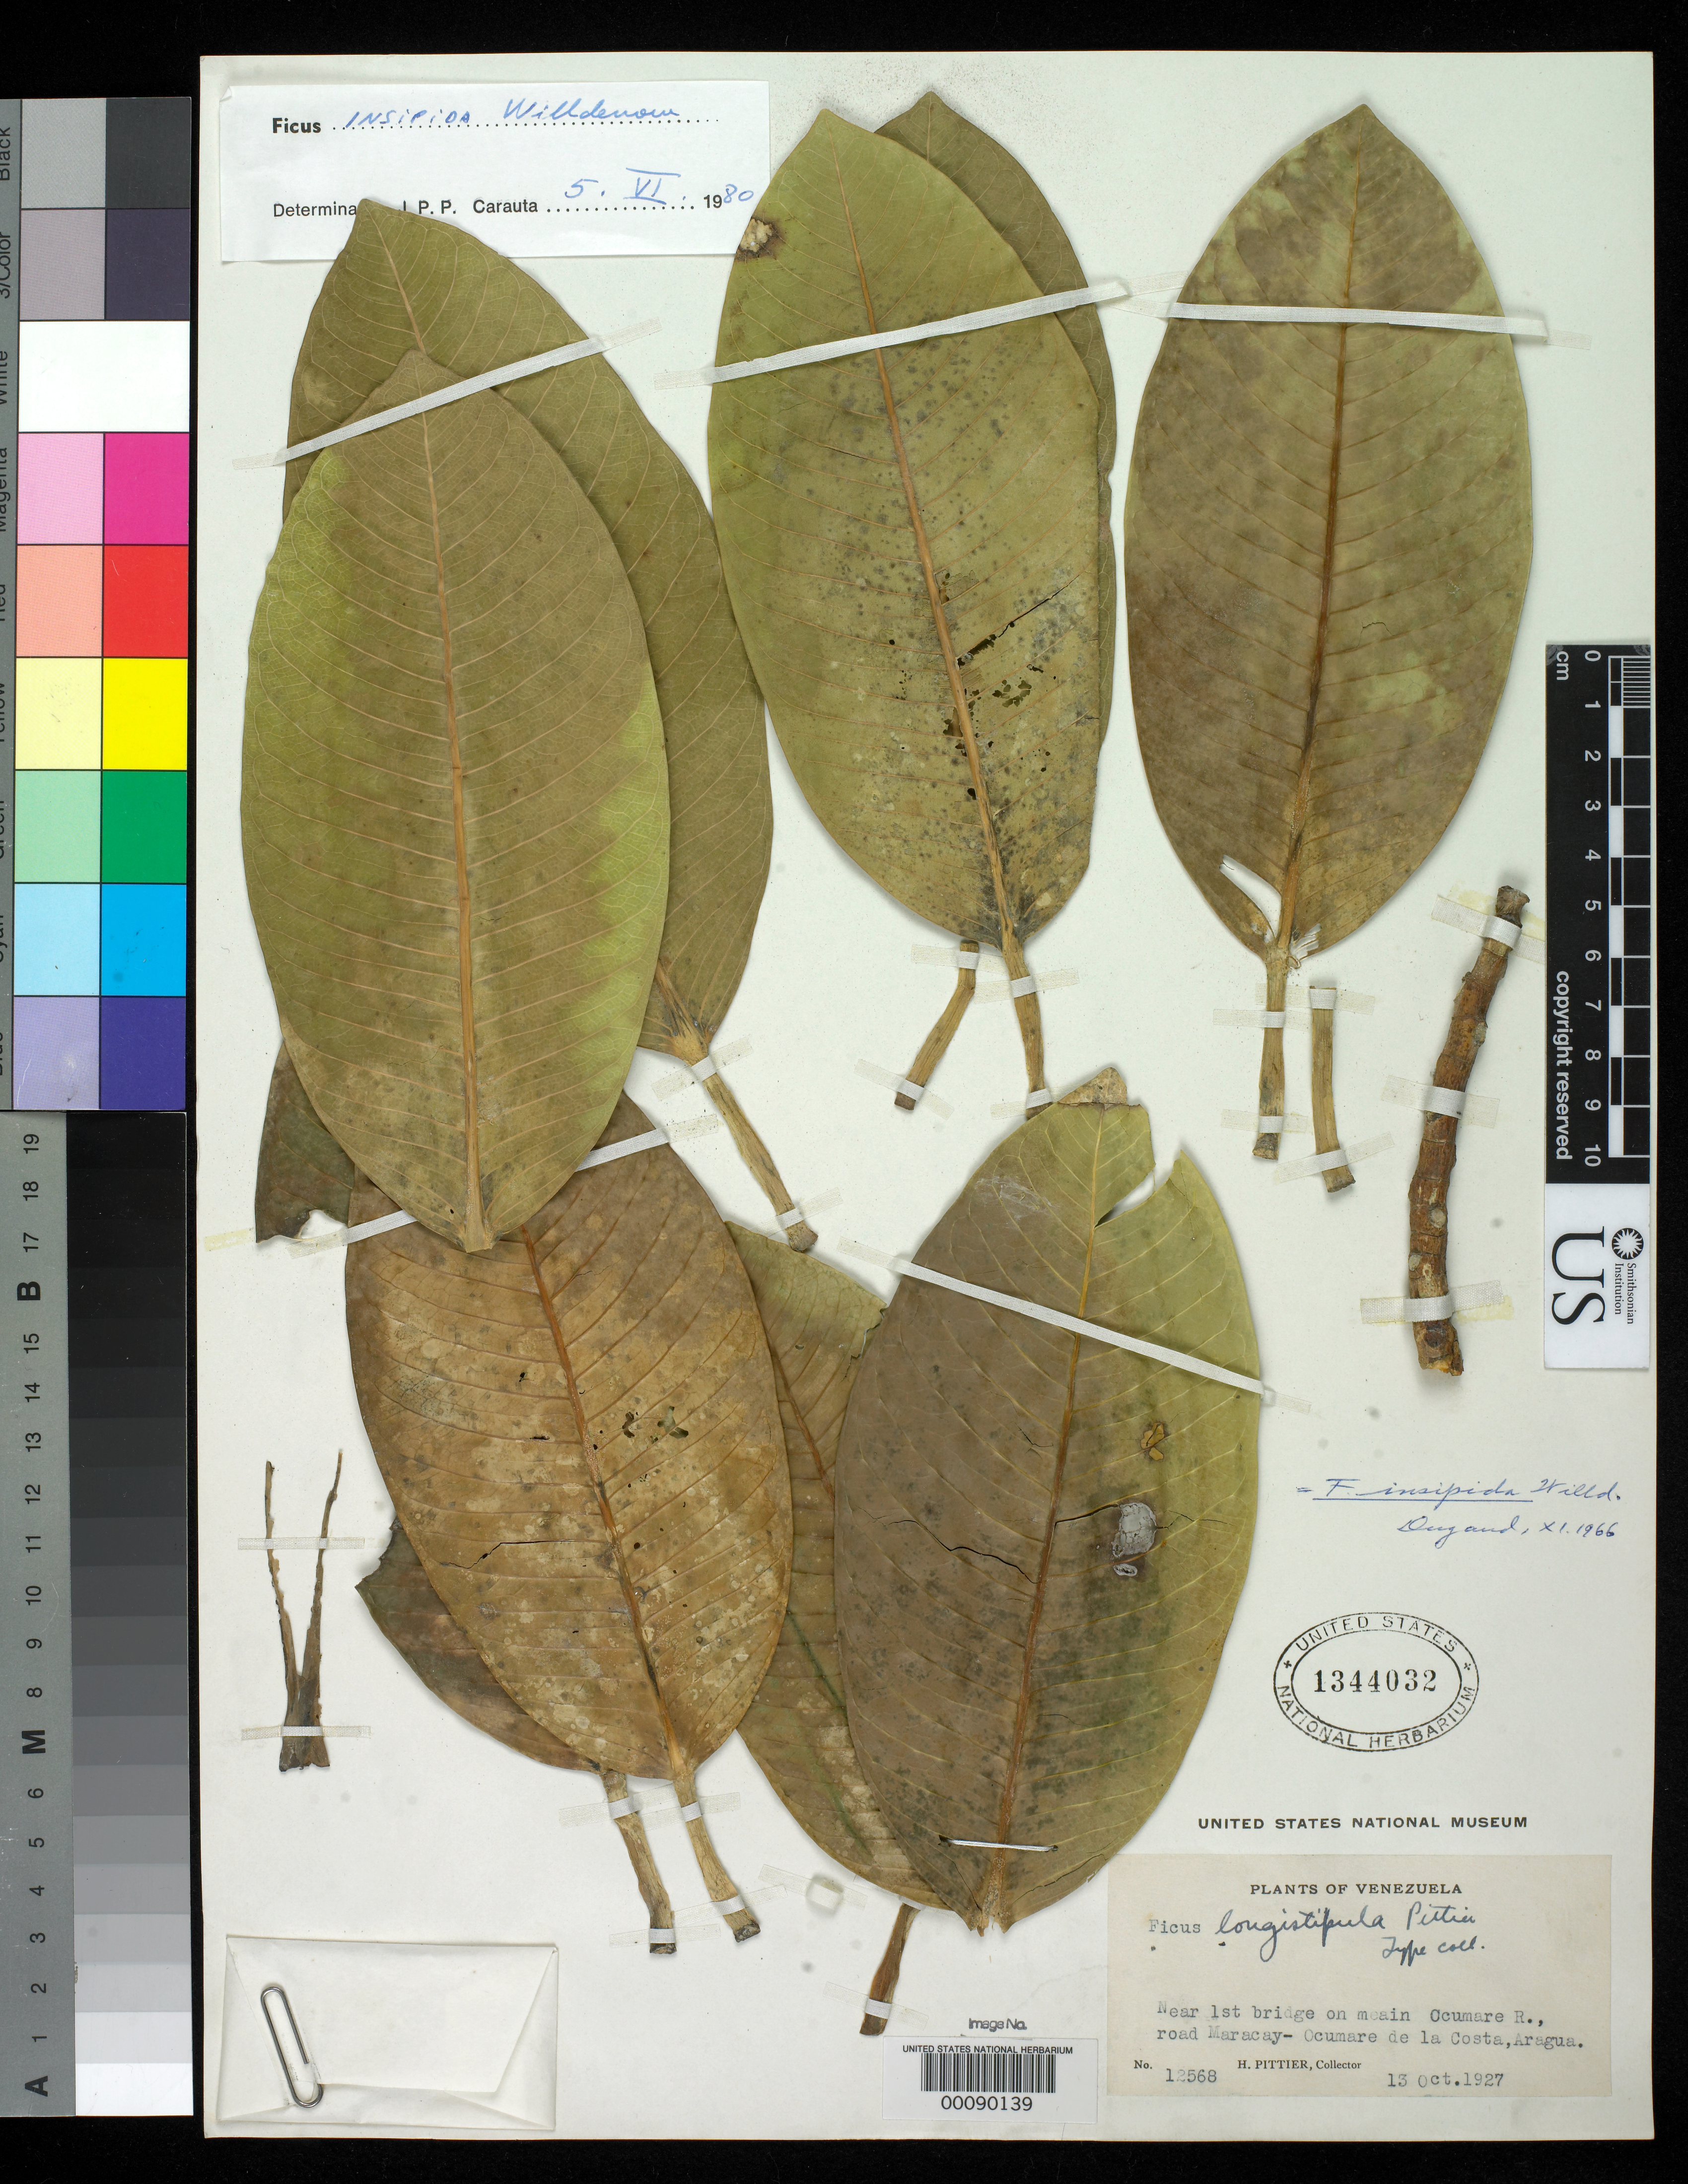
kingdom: Plantae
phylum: Tracheophyta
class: Magnoliopsida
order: Rosales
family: Moraceae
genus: Ficus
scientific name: Ficus longistipula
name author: Pittier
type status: Type Collection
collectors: H. F. Pittier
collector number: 12568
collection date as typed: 13 Oct 1927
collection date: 1927-10-13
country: Venezuela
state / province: Aragua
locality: Near first bridge on Mainocumare River, Road Maracay, Ocumare de La Costa.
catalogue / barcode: US 1344032